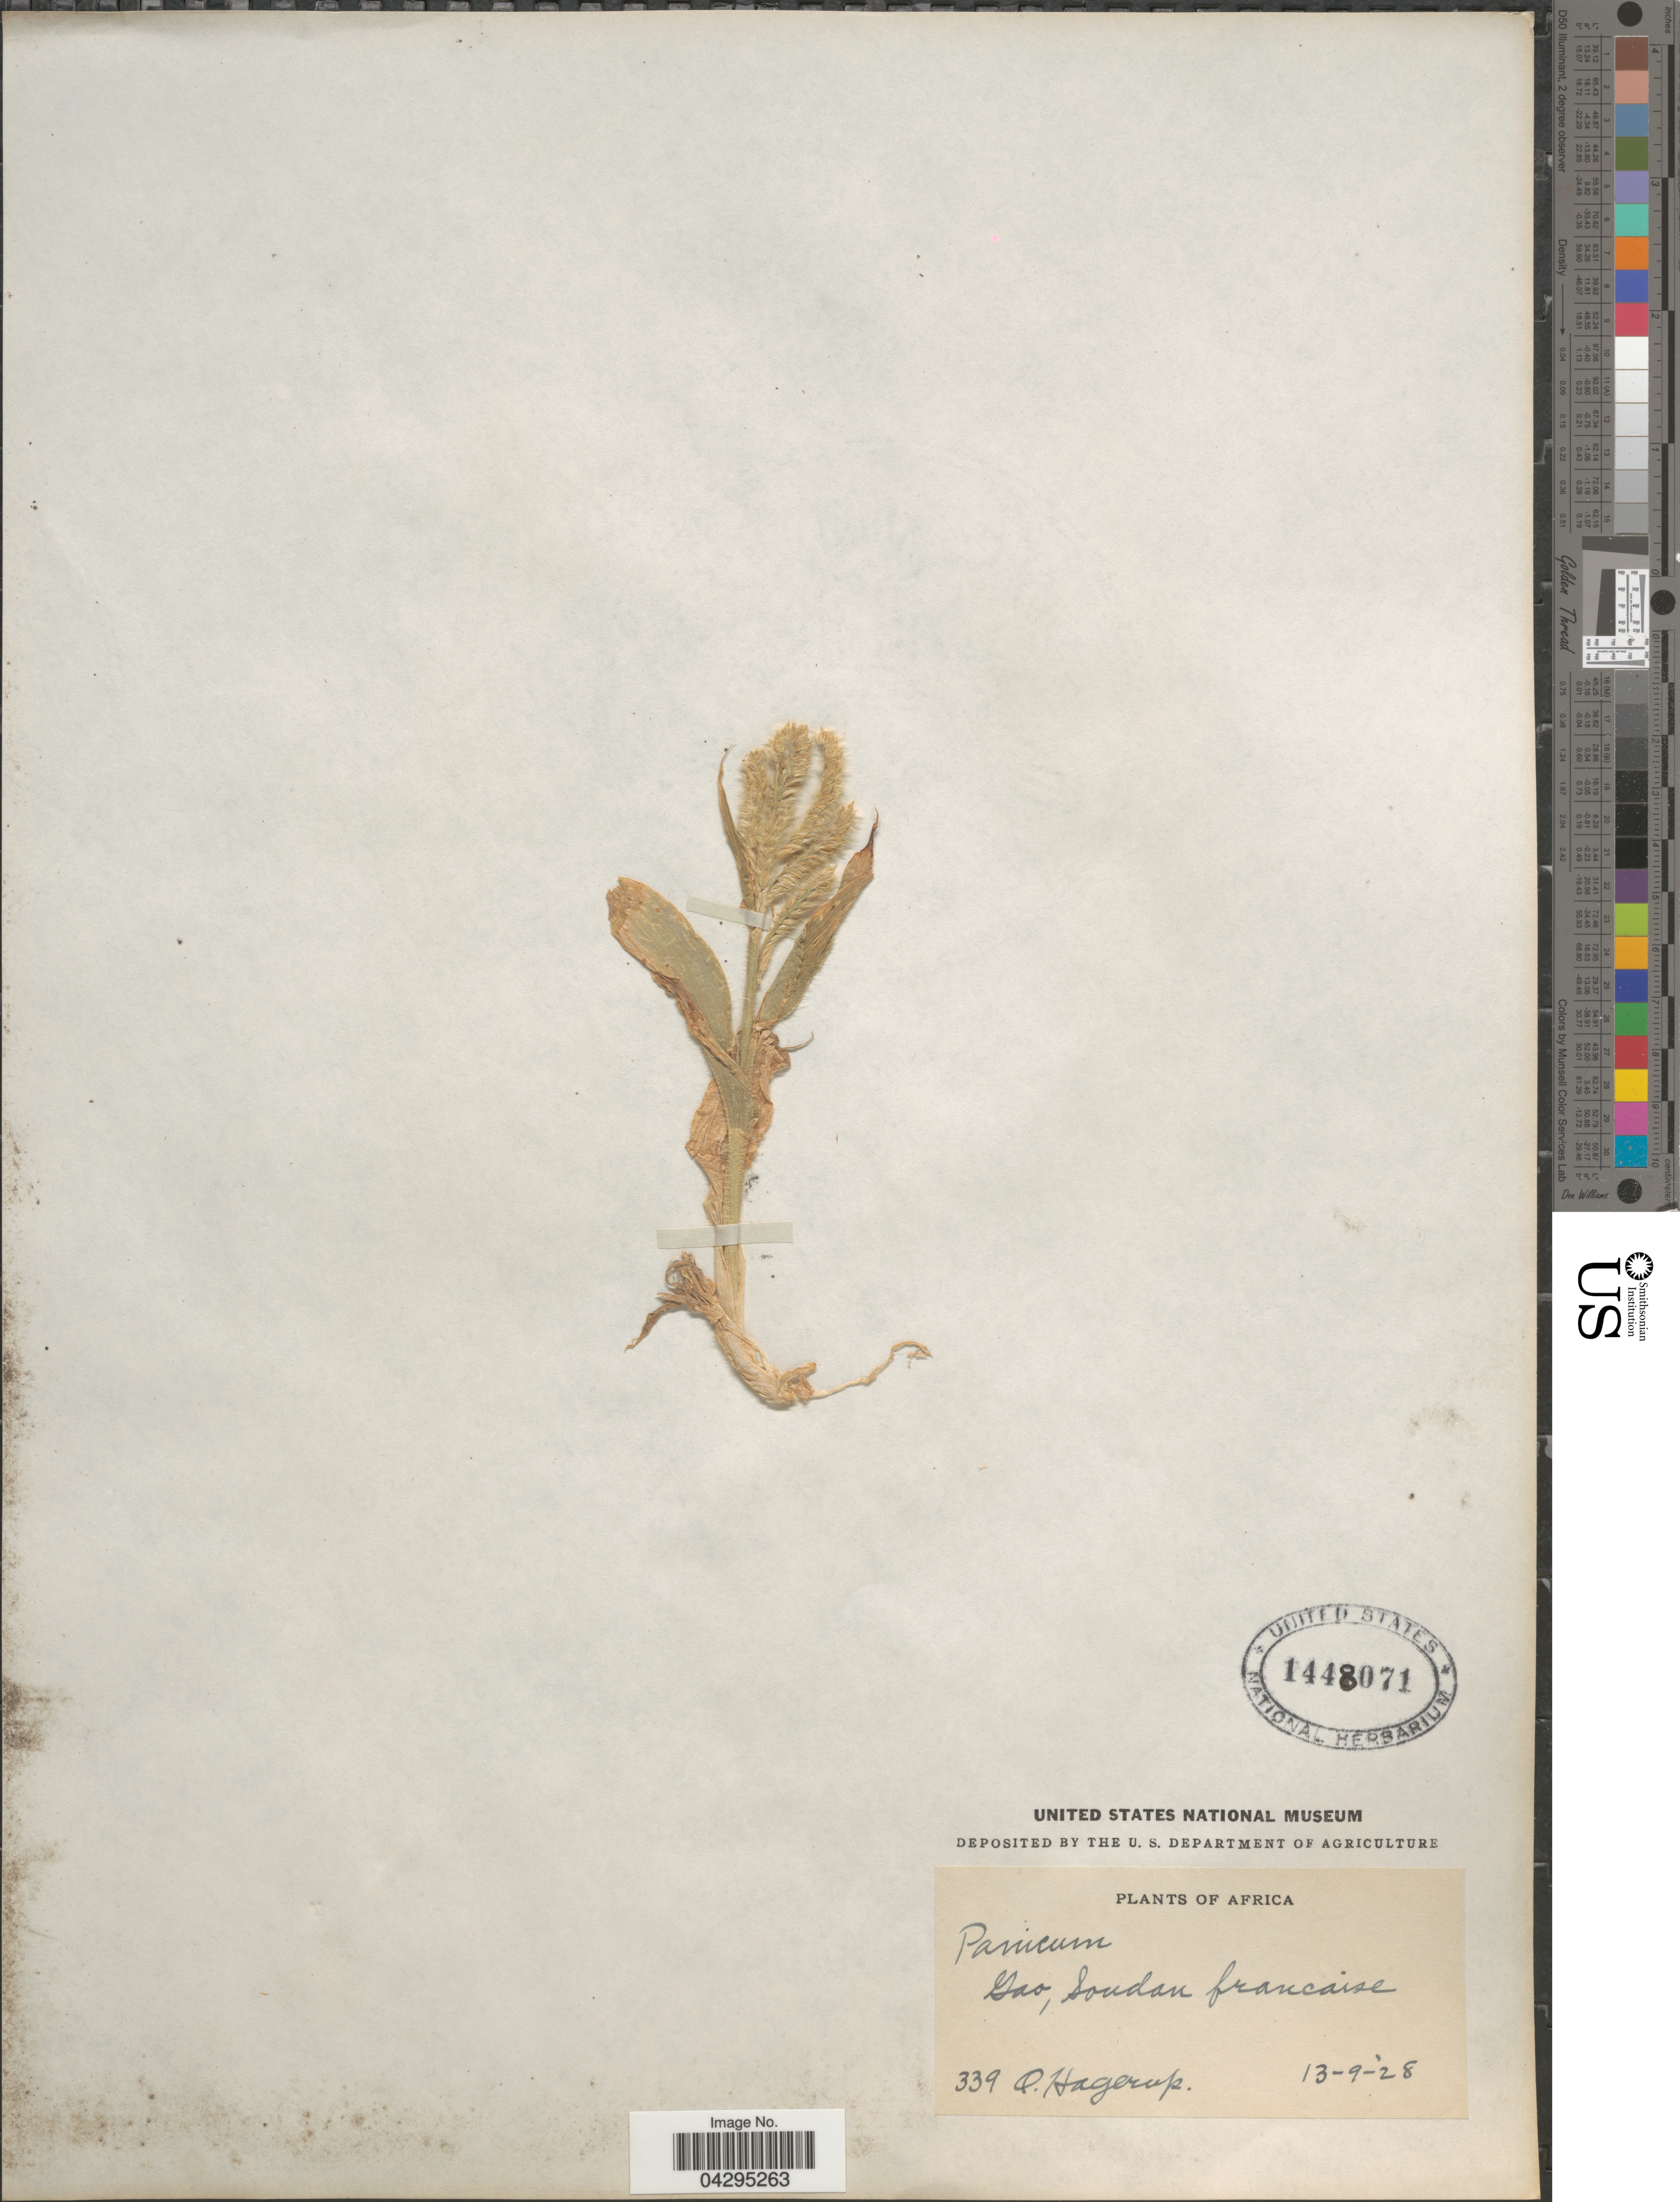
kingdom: Plantae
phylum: Tracheophyta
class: Liliopsida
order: Poales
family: Poaceae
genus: Urochloa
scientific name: Urochloa sp.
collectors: O. Hagerup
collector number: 339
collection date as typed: Transcribed d/m/y: 13/9/28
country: Mali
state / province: Gao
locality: Soudan francaise.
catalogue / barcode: US 1448071